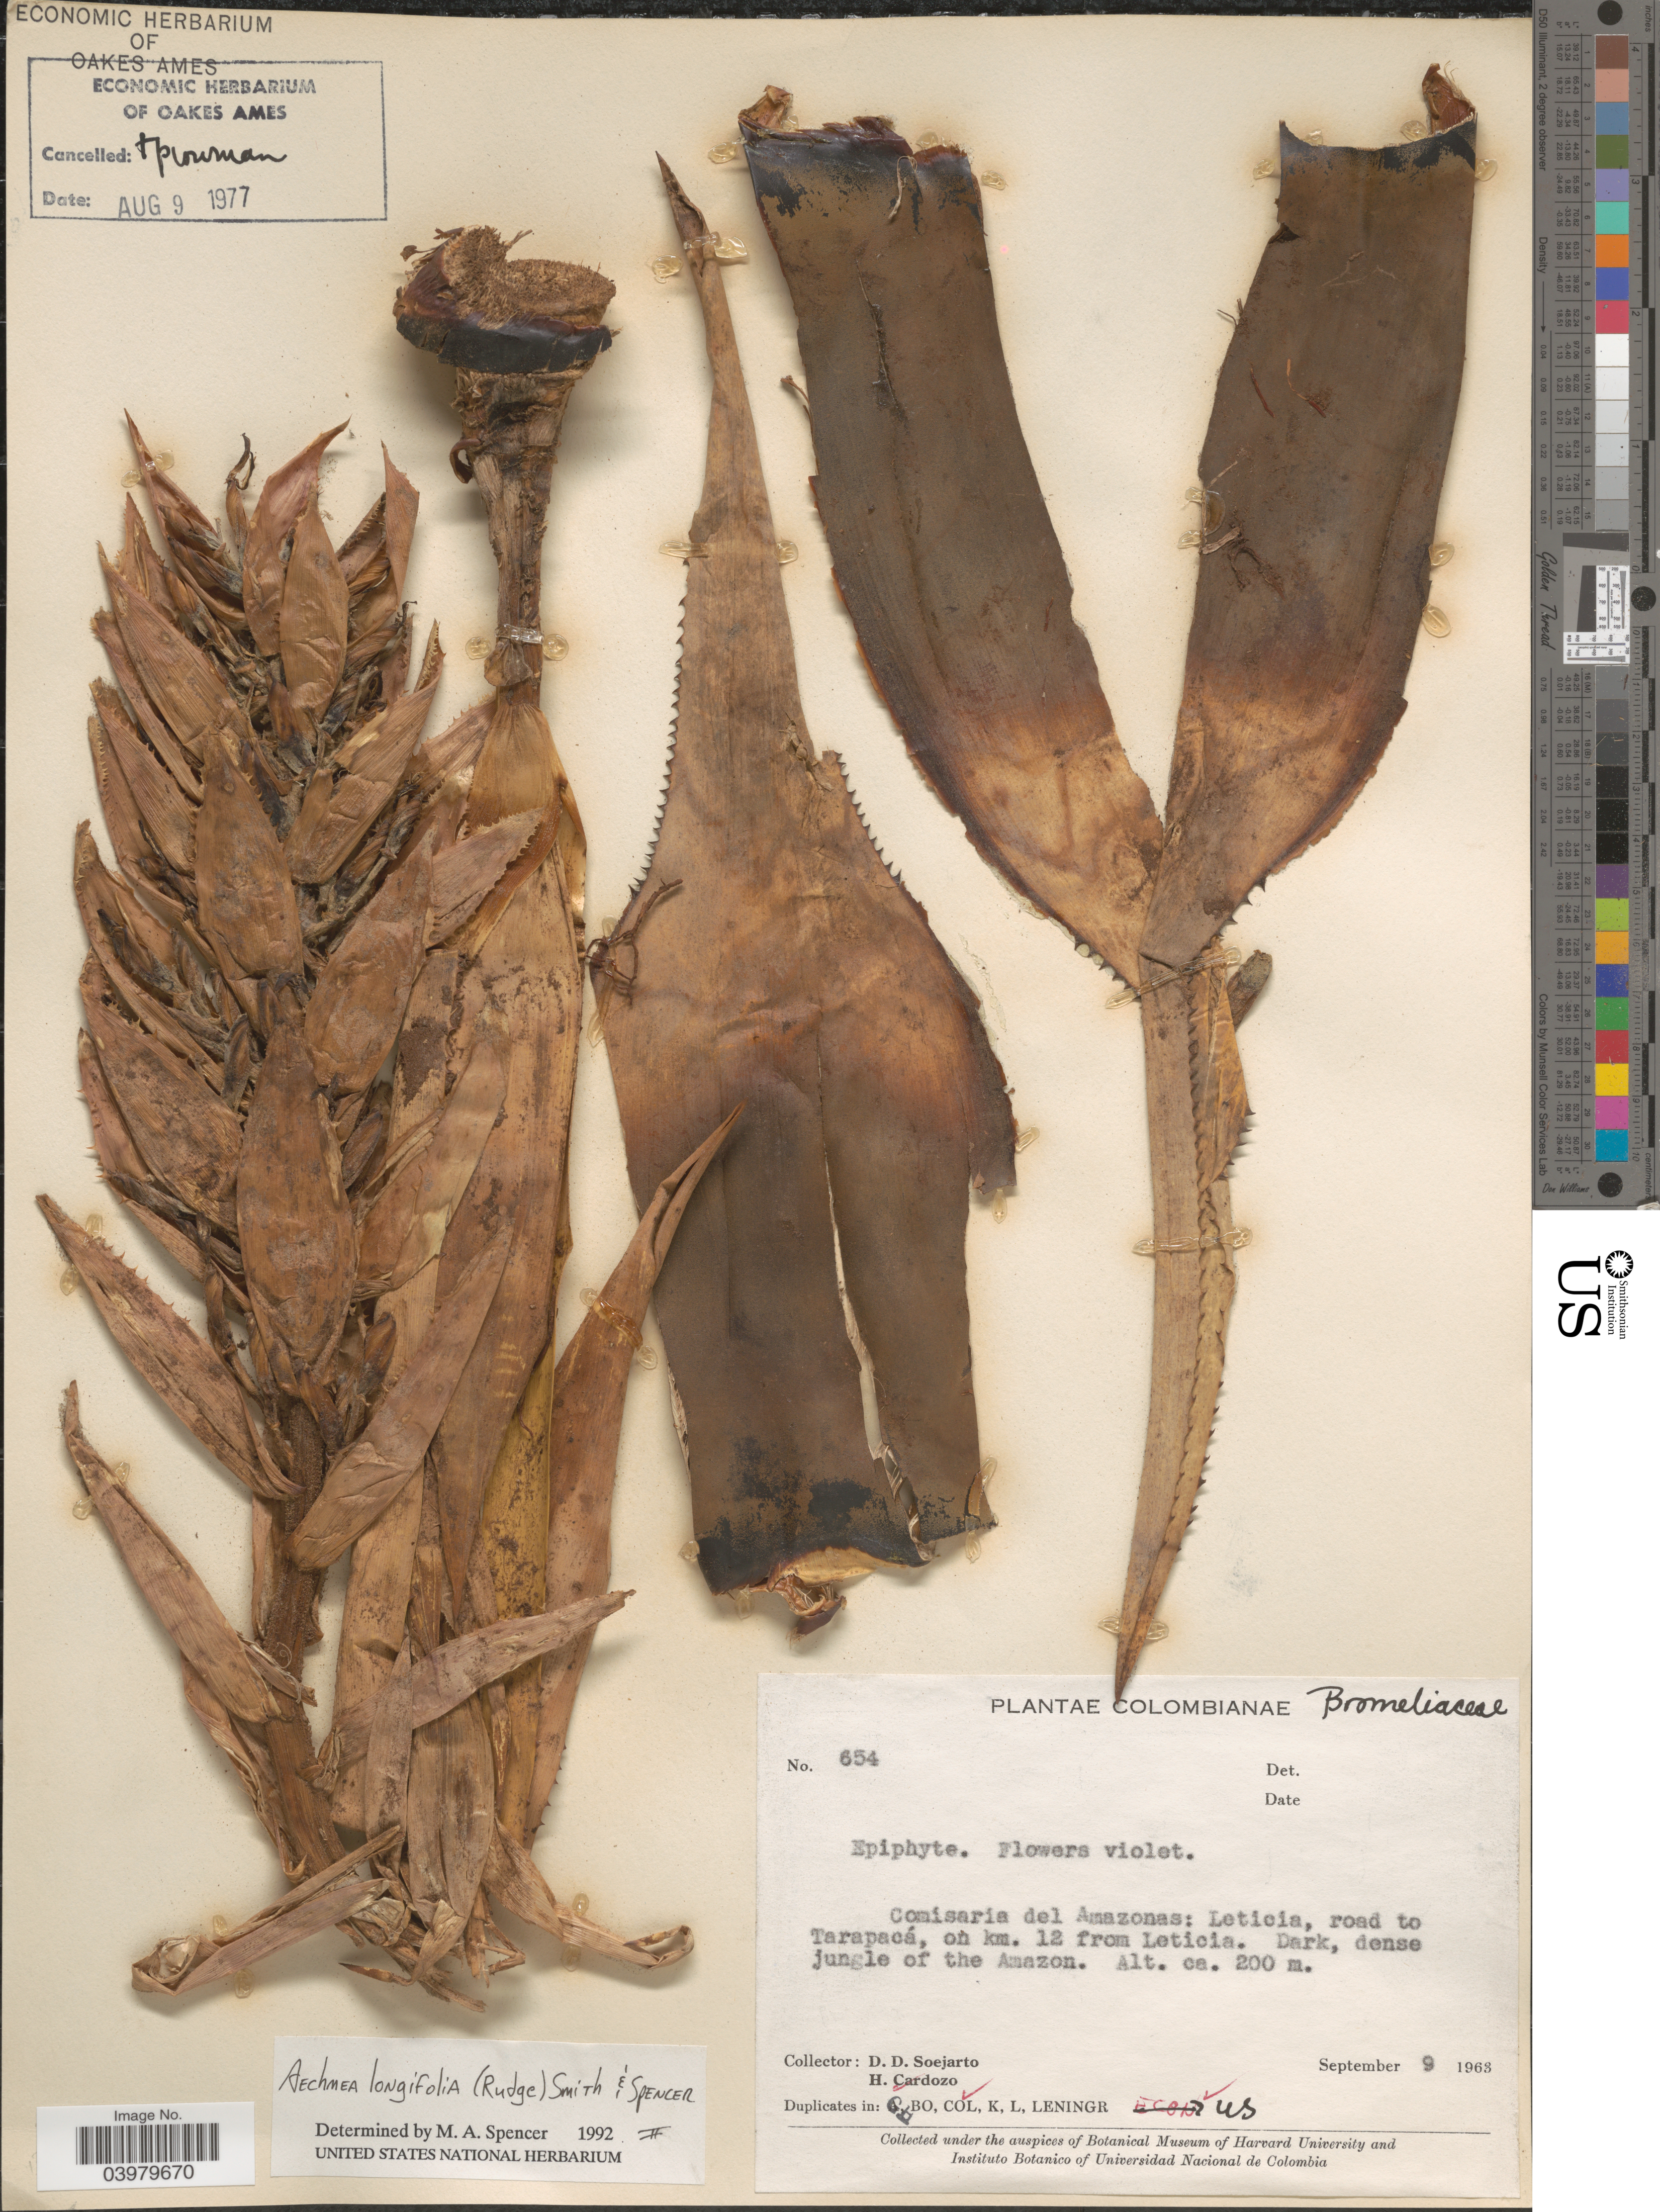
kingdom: Plantae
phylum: Tracheophyta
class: Liliopsida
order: Poales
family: Bromeliaceae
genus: Aechmea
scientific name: Aechmea longifolia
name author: (Rudge) L.B. Sm. & M.A. Spencer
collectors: H. Cardozo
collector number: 654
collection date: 1963-09-09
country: Colombia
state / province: Amazônas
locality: Comisaria del Amazonas: Leticia, road to Tarapacá, on km. 12 from Leticia. Dark, dense jungle of the Amazon.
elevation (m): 200